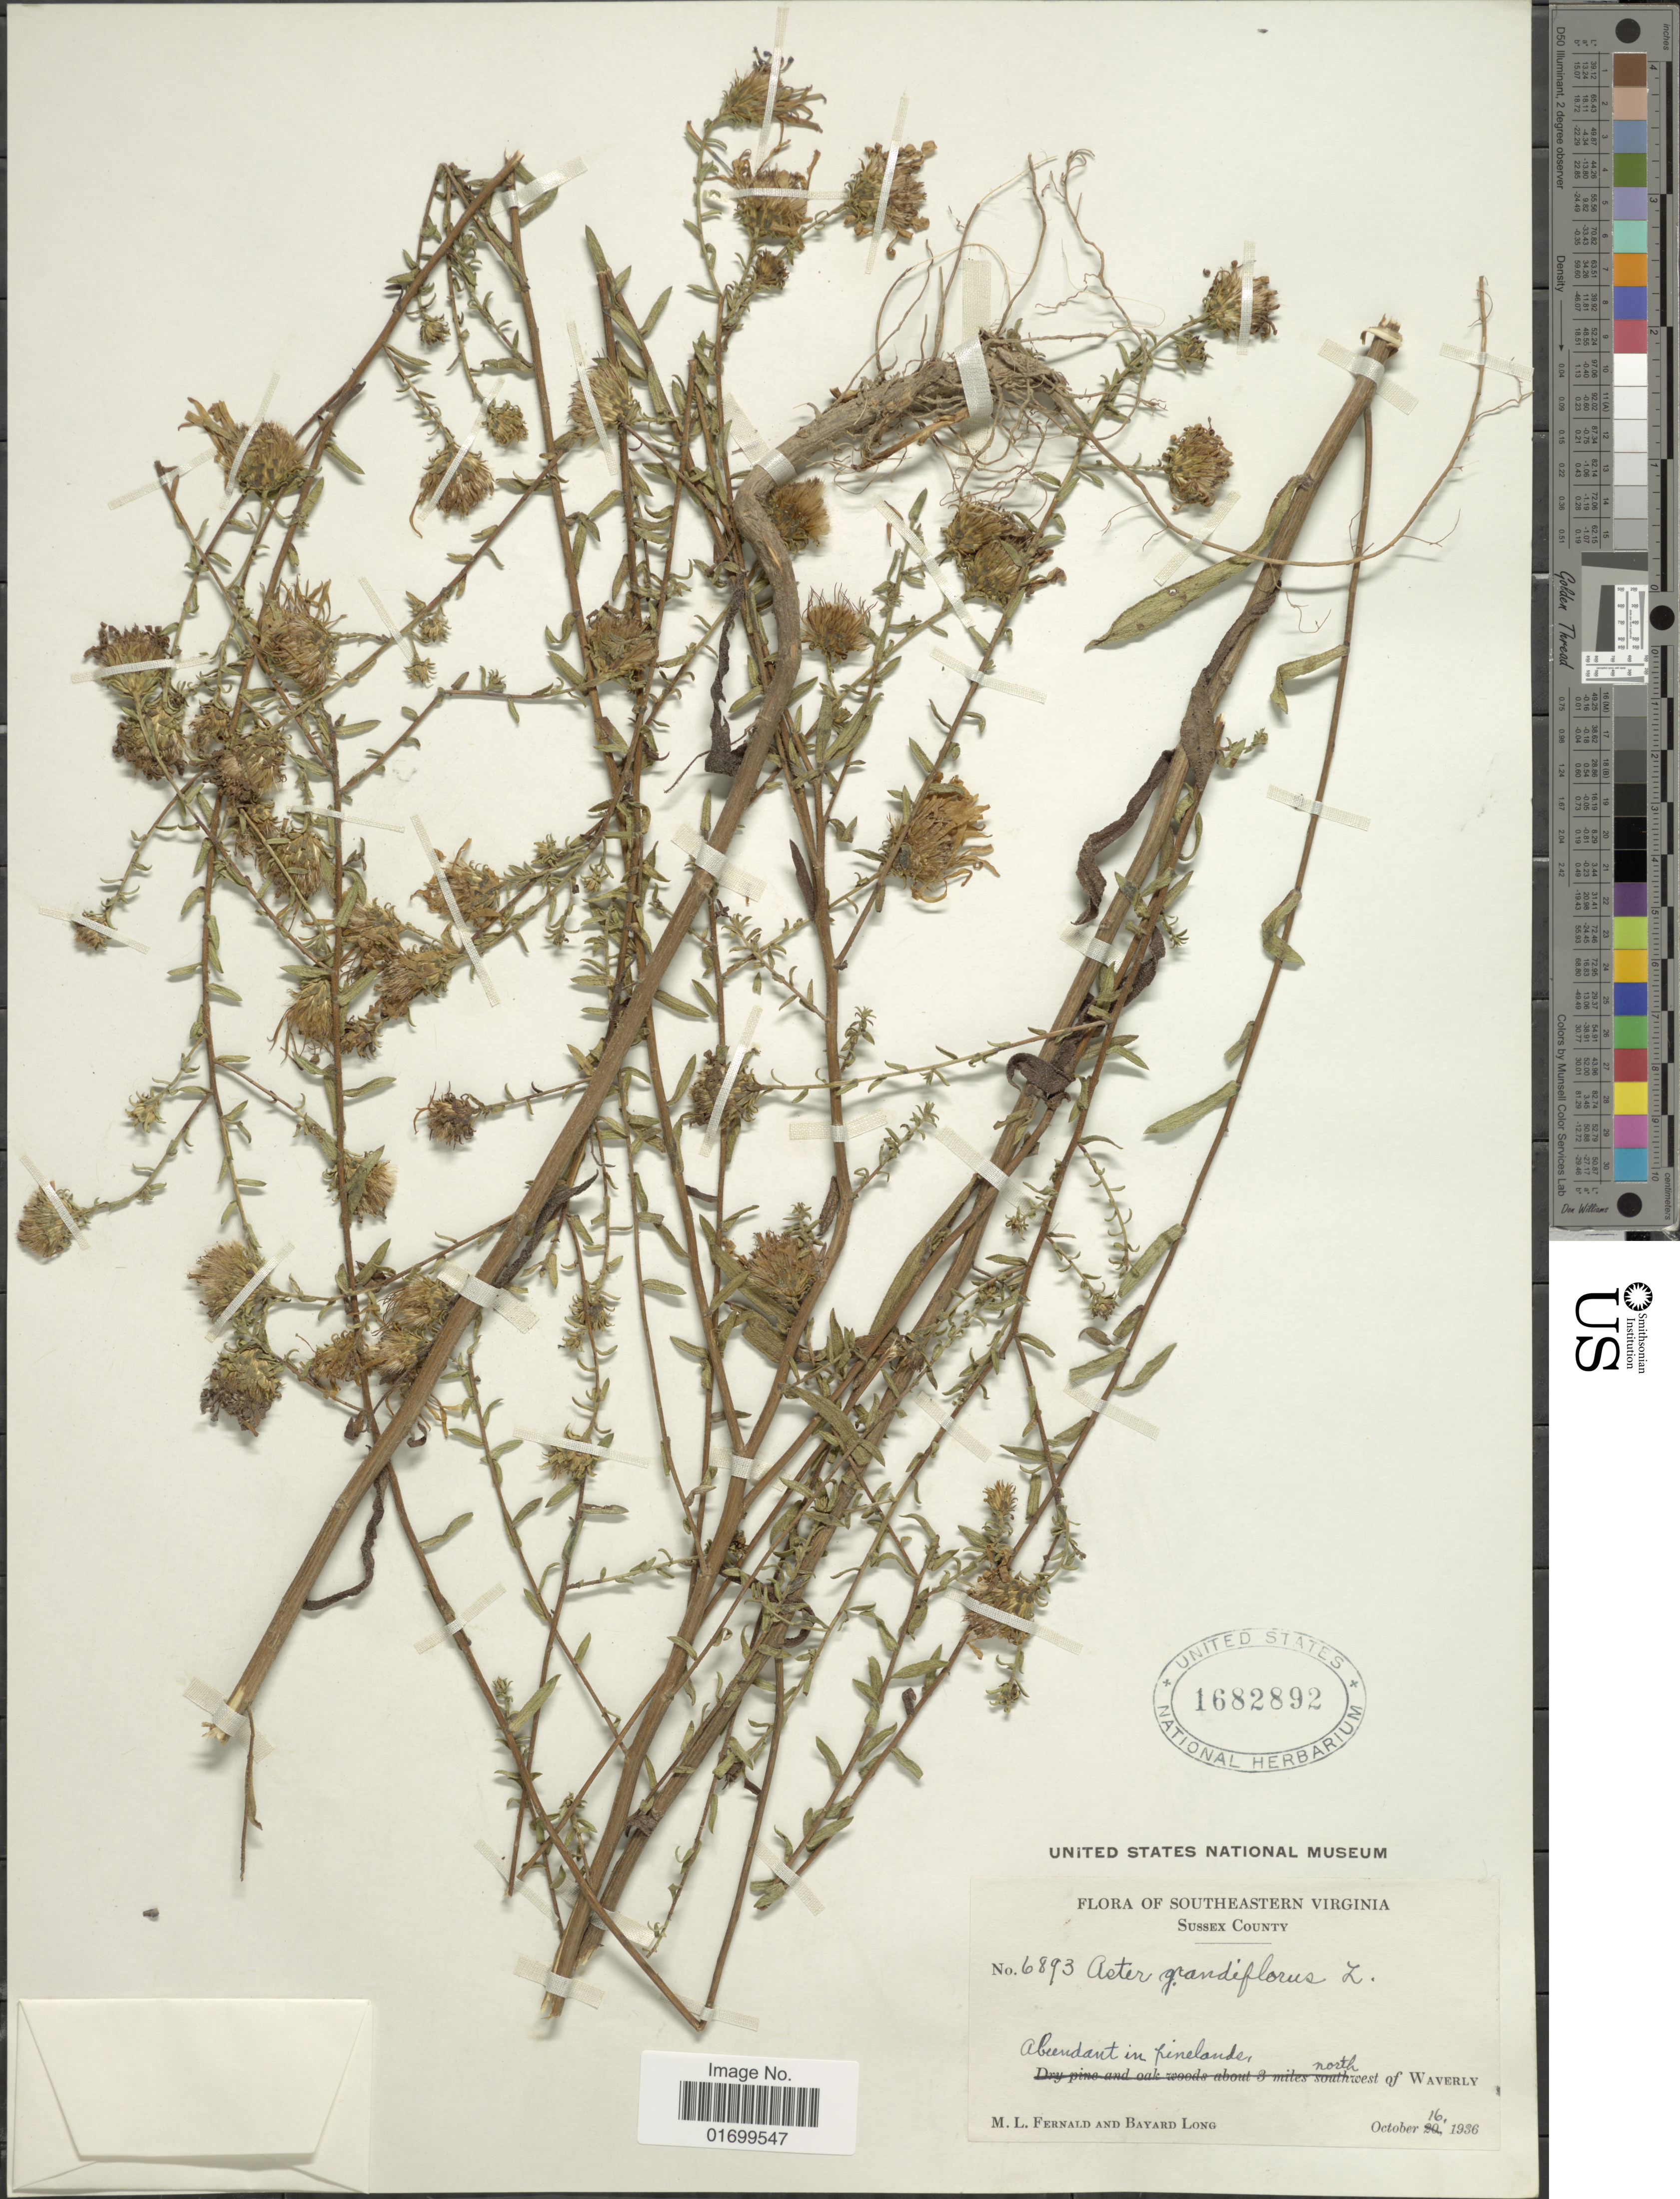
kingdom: Plantae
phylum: Tracheophyta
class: Magnoliopsida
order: Asterales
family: Asteraceae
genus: Symphyotrichum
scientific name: Symphyotrichum grandiflorum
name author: (L.) G.L. Nesom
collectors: M. L. Fernald & B. Long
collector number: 6893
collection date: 1936-10-16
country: United States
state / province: Virginia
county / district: Sussex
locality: Southeastern Virginia, Sussex County, abundant in pinelands, north of Waverly.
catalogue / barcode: US 1682892